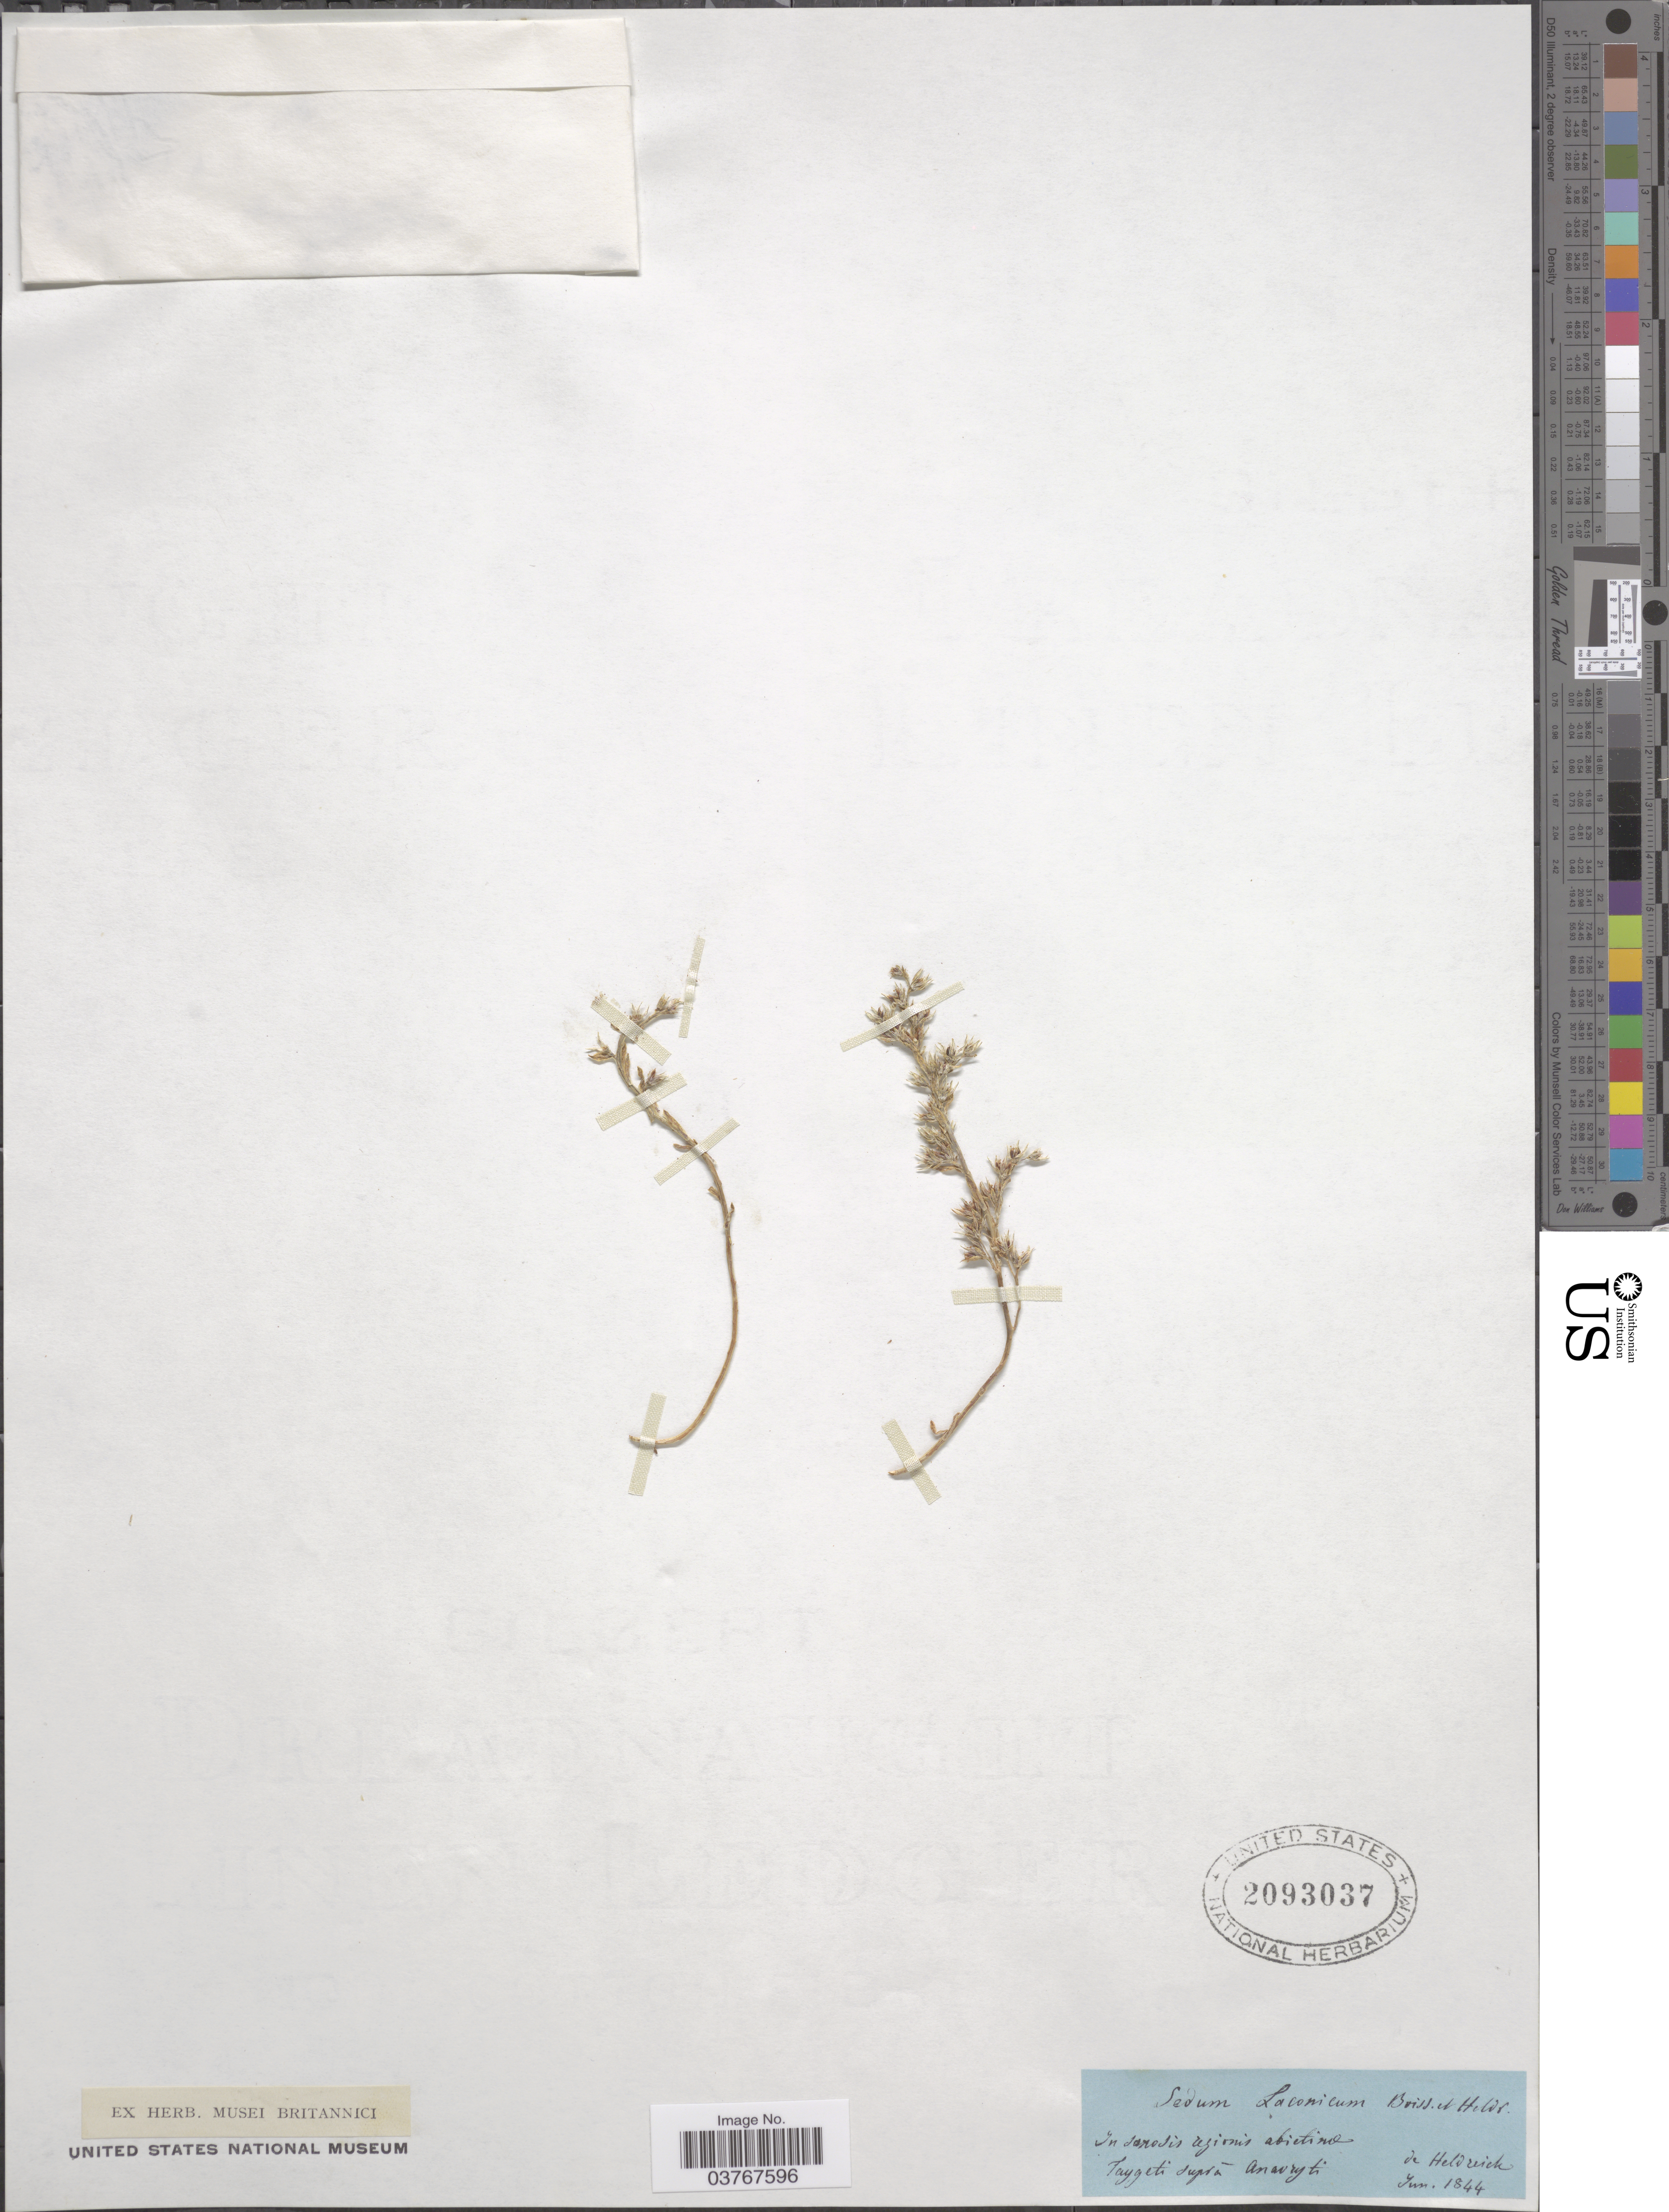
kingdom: Plantae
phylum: Tracheophyta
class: Magnoliopsida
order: Saxifragales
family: Crassulaceae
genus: Sedum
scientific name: Sedum laconicum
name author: Boiss. & Heldr.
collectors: -. De Heldreich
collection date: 1844-06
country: Greece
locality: In darodis azionis abietine. Taygeti dugra Anavryti.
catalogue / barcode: US 2093037